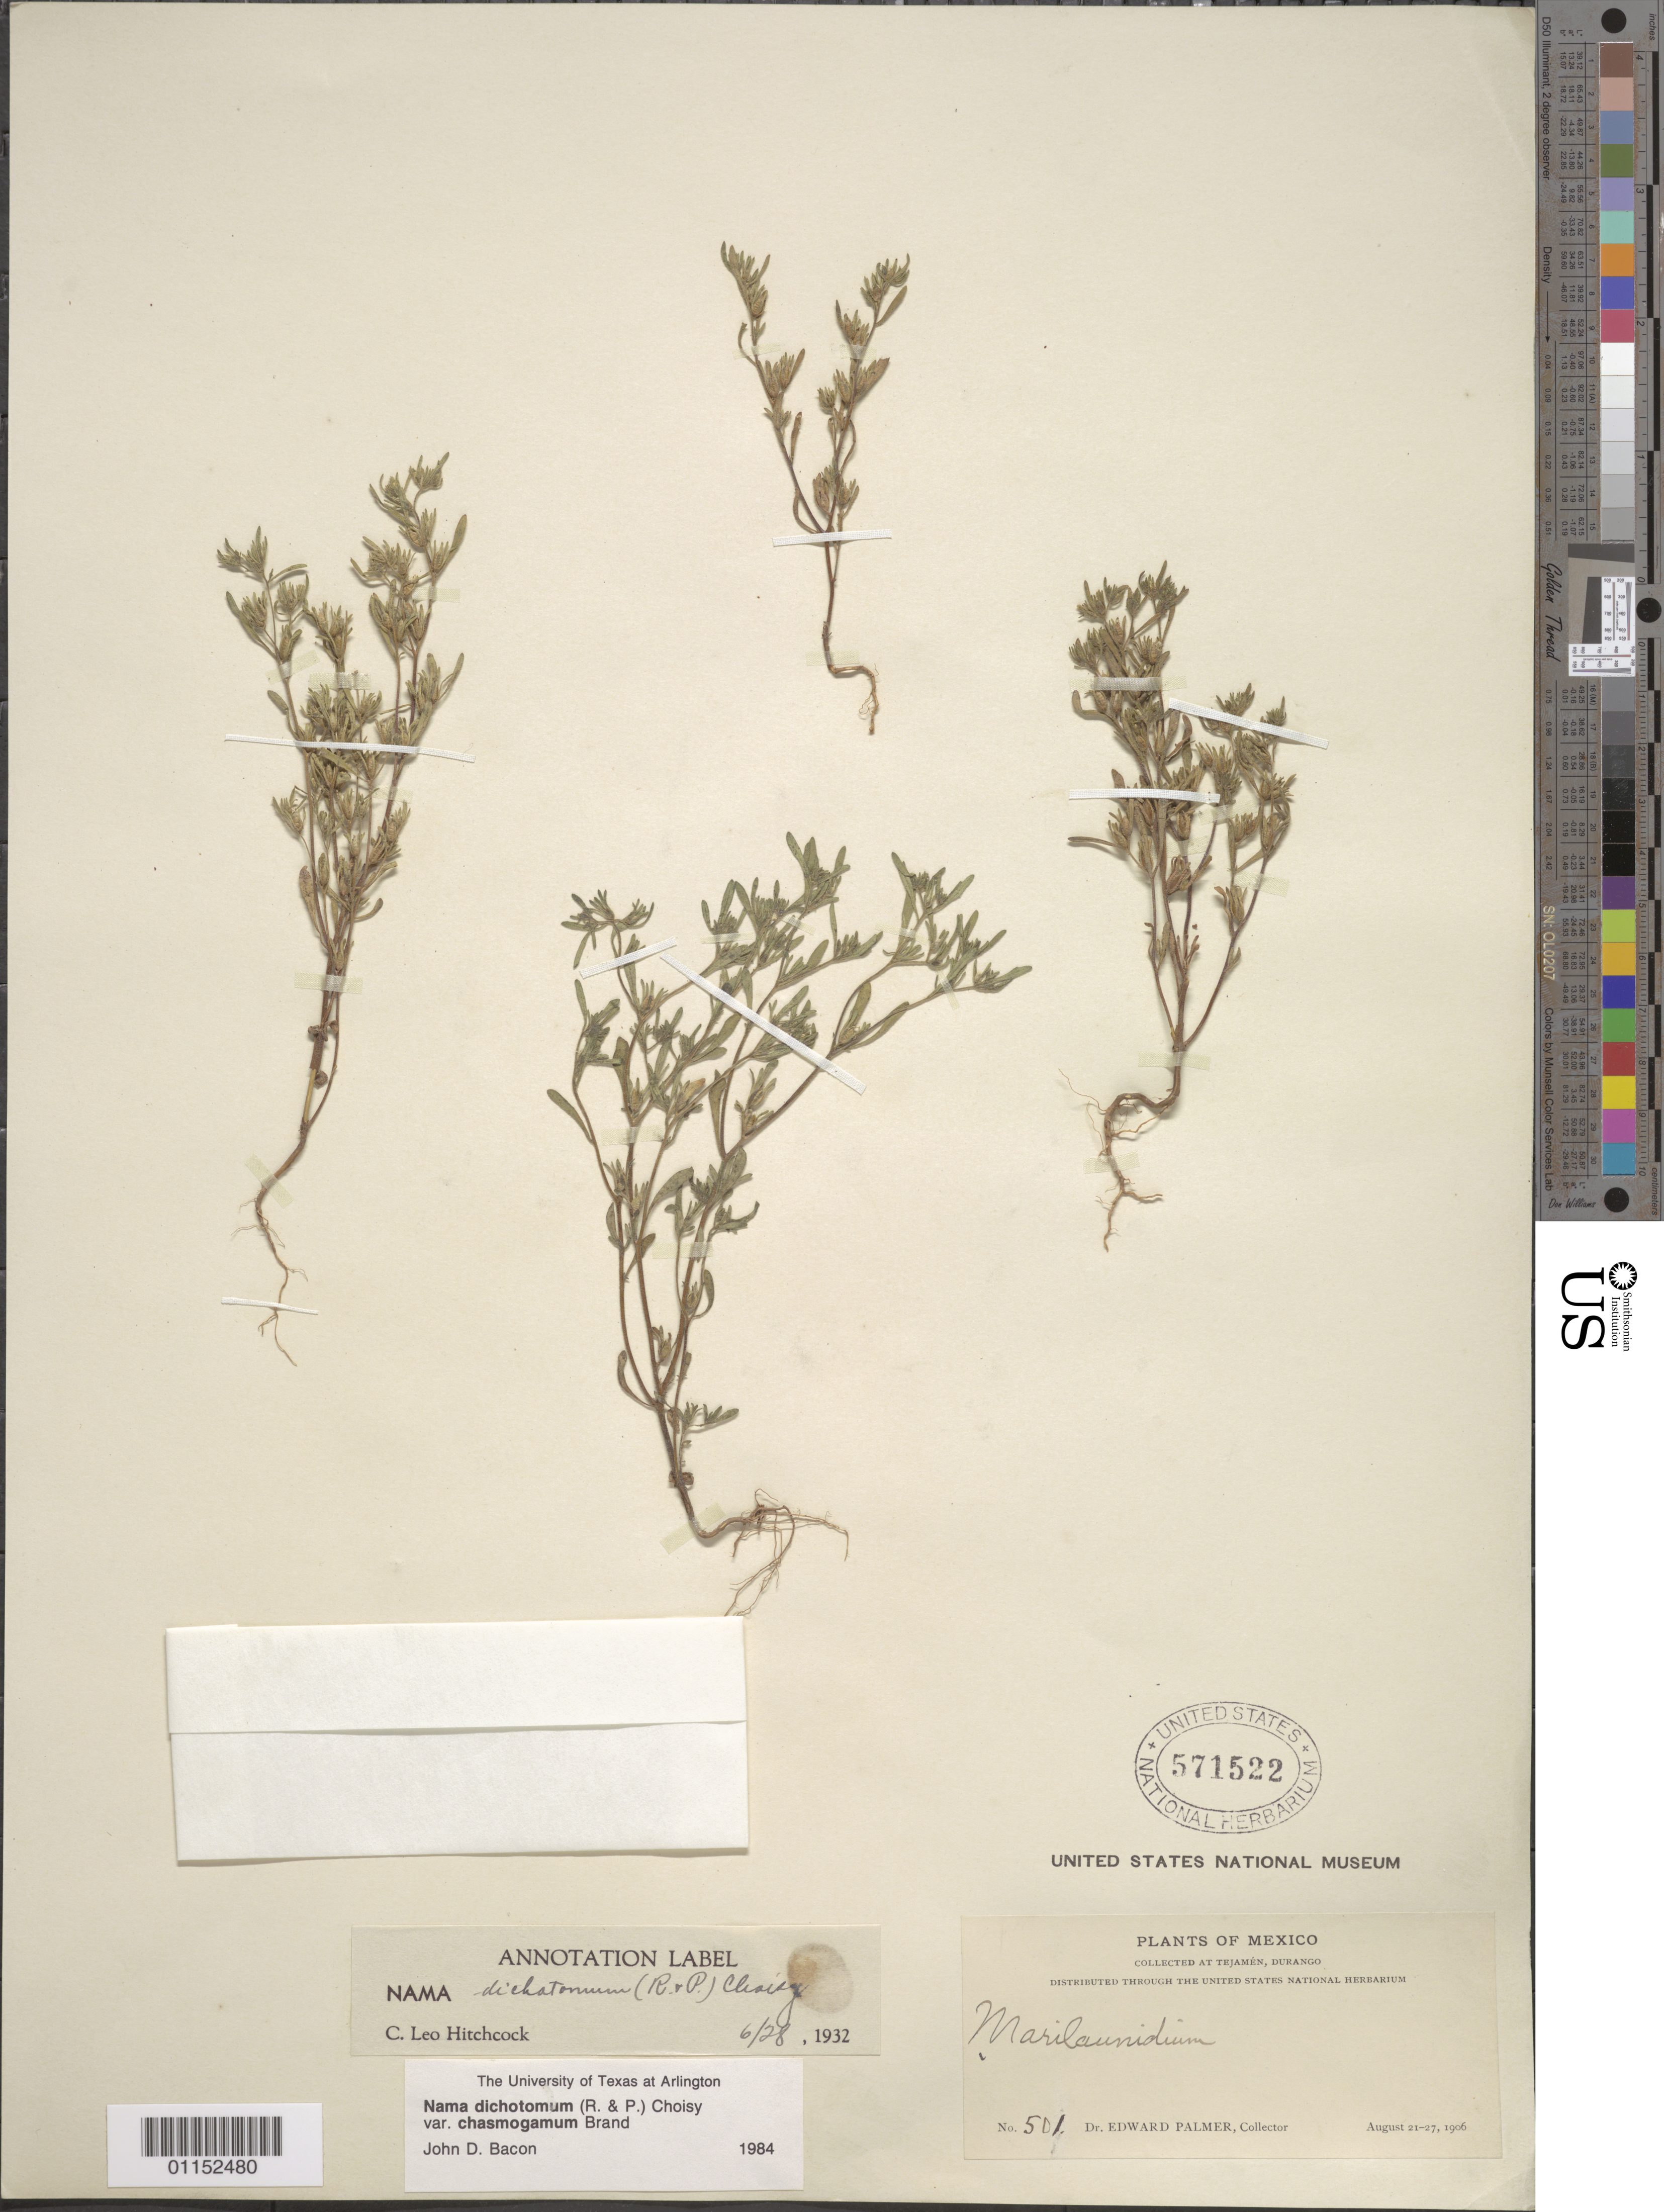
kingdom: Plantae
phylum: Tracheophyta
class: Magnoliopsida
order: Boraginales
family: Namaceae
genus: Nama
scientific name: Nama dichotoma var. chasmogama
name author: Brand in Engl.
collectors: E. Palmer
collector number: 501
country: Mexico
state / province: Durango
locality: Tejamen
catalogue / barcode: US 571522